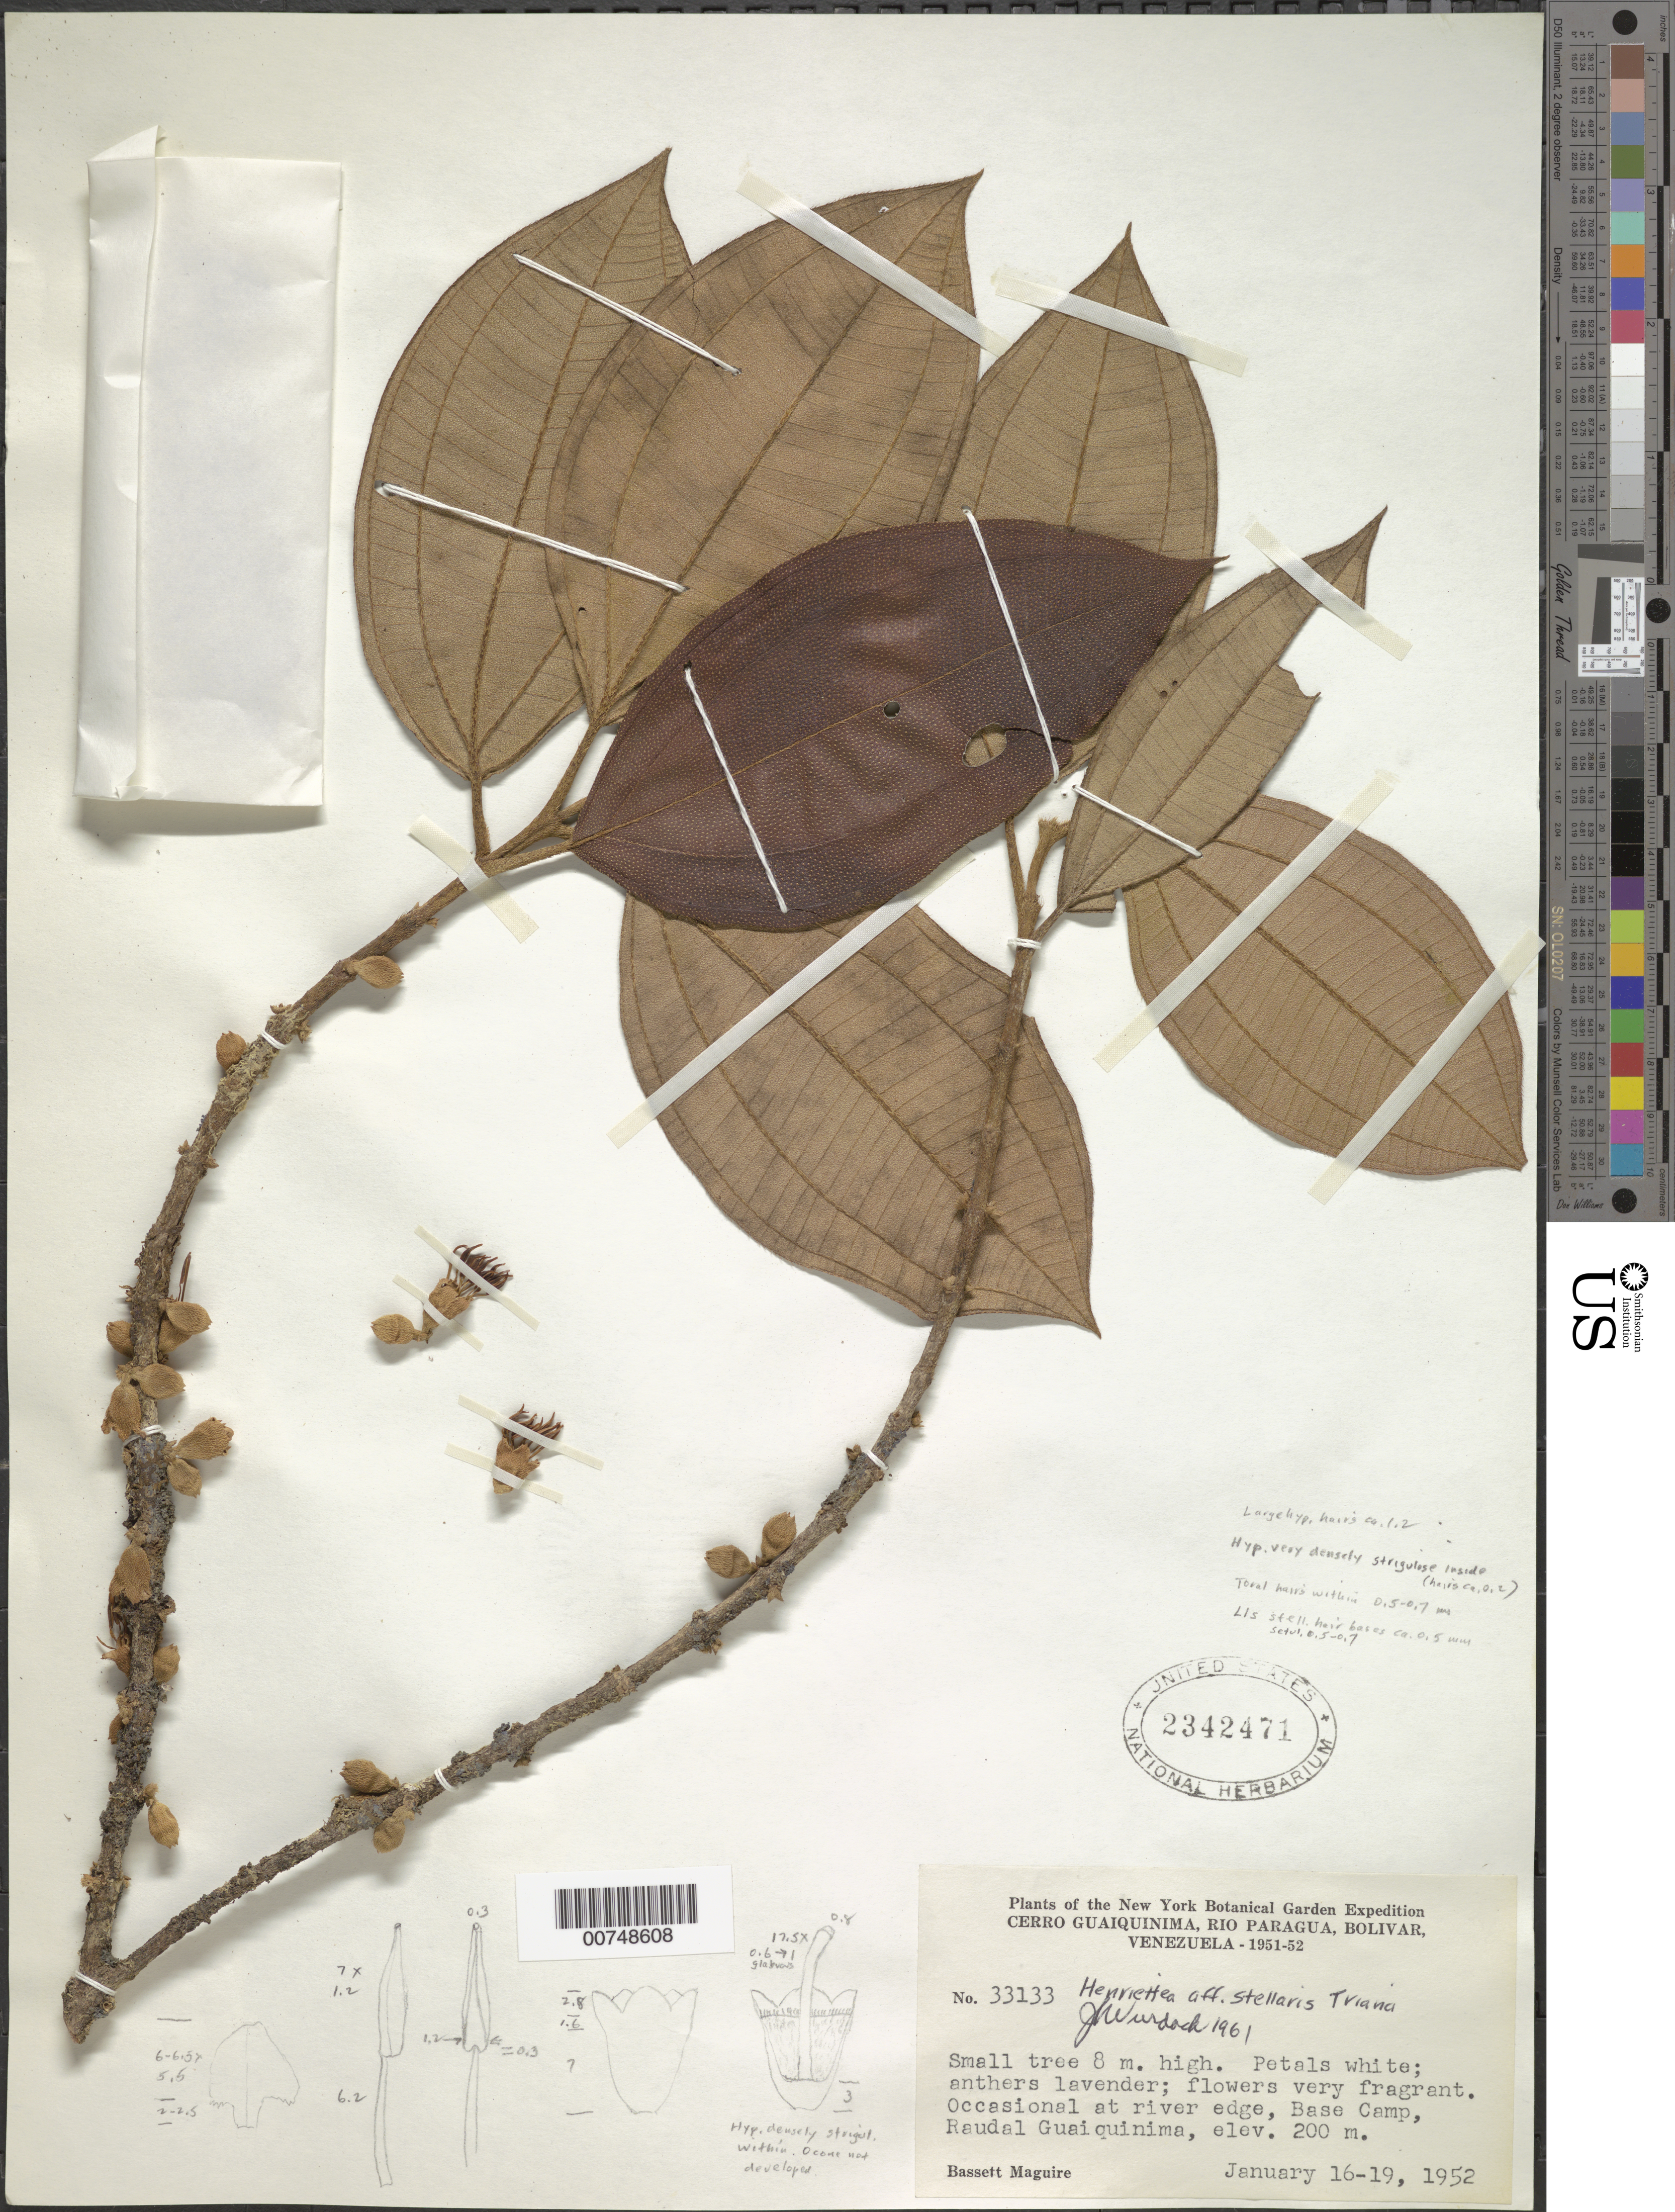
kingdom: Plantae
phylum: Tracheophyta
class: Magnoliopsida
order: Myrtales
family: Melastomataceae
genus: Henriettea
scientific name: Henriettea stellaris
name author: O. Berg ex Triana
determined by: Wurdack, John J., (US), US (UNITED STATES)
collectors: B. Maguire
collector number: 33133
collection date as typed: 16-Jan-52 to 19-Jan-52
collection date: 1952-01-16/1952-01-19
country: Venezuela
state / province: Bolívar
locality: Cerro Guaiquinima, Río Paragua, Base Camp at Raudal Guaiquinima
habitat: River edge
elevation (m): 200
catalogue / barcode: US 2342471